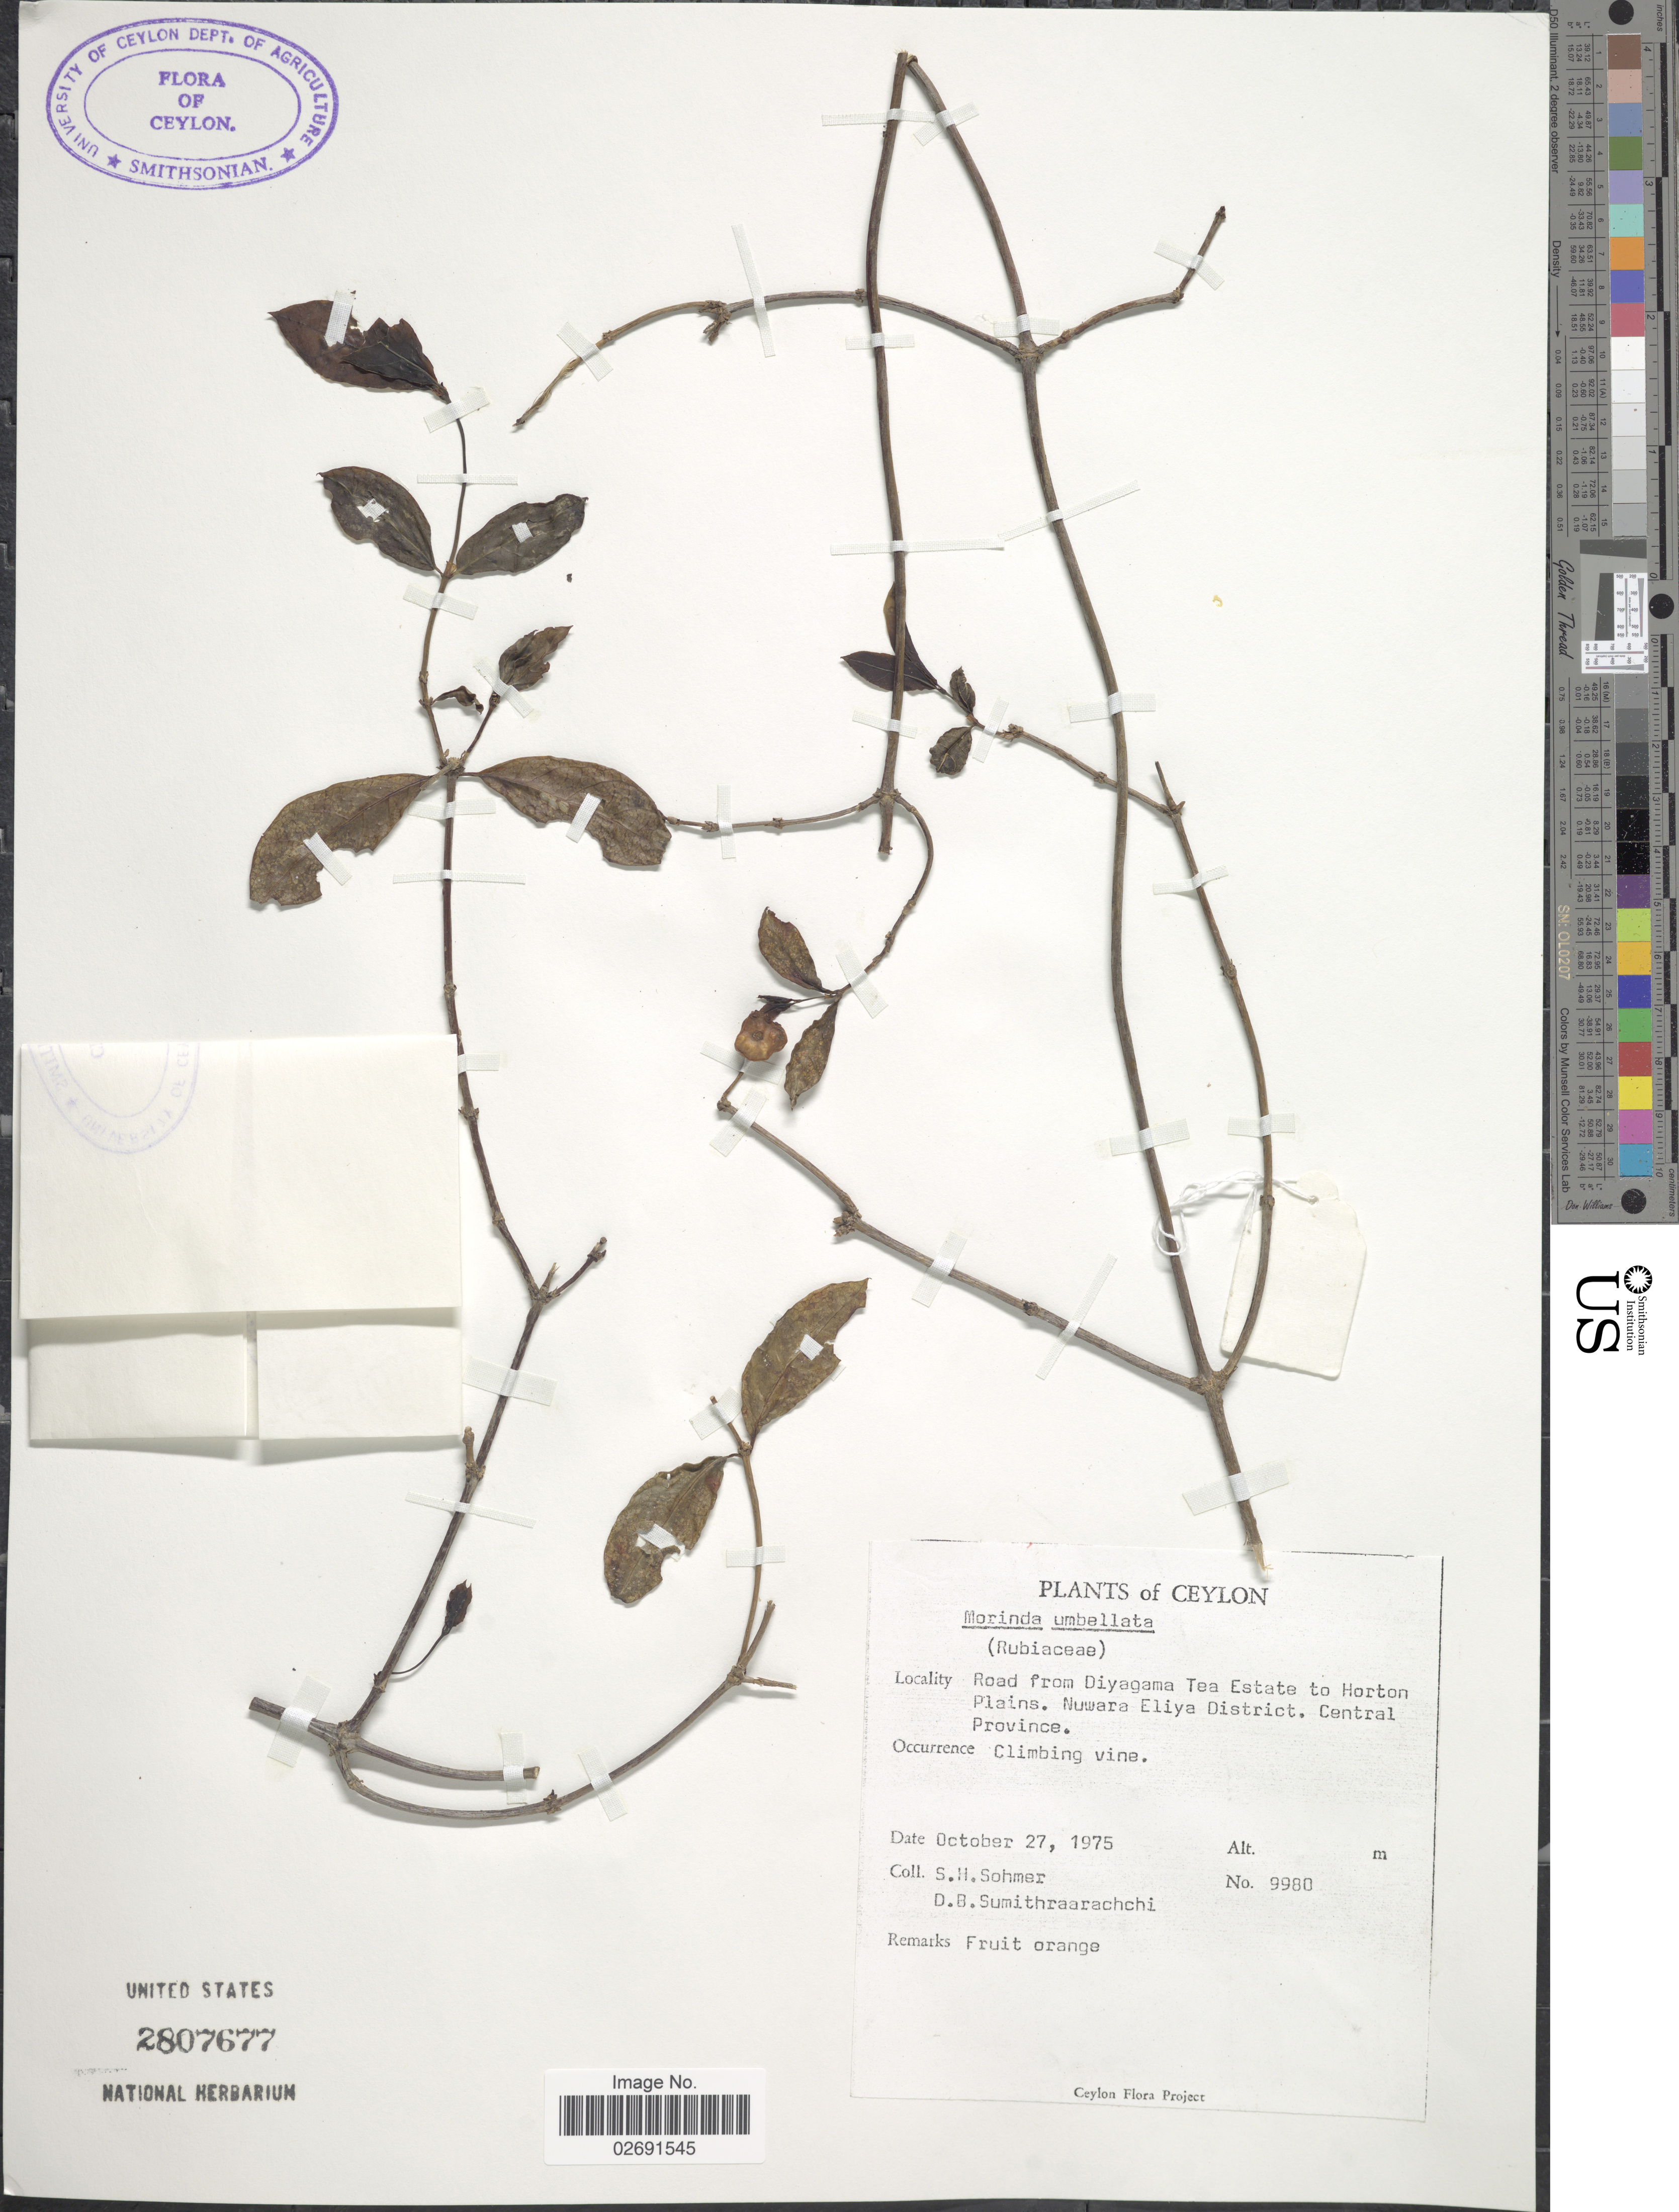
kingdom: Plantae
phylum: Tracheophyta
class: Magnoliopsida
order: Gentianales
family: Rubiaceae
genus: Gynochthodes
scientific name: Gynochthodes umbellata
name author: (L.) Razafim. & B. Bremer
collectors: S. H. Sohmer & D. B. Sumithraarachchi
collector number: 9980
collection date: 1975-10-27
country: Sri Lanka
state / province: Central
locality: Ceylon, road from Diyagama Tea Estate to Horton Plains, Nuware Eliya District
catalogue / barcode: US 2807677